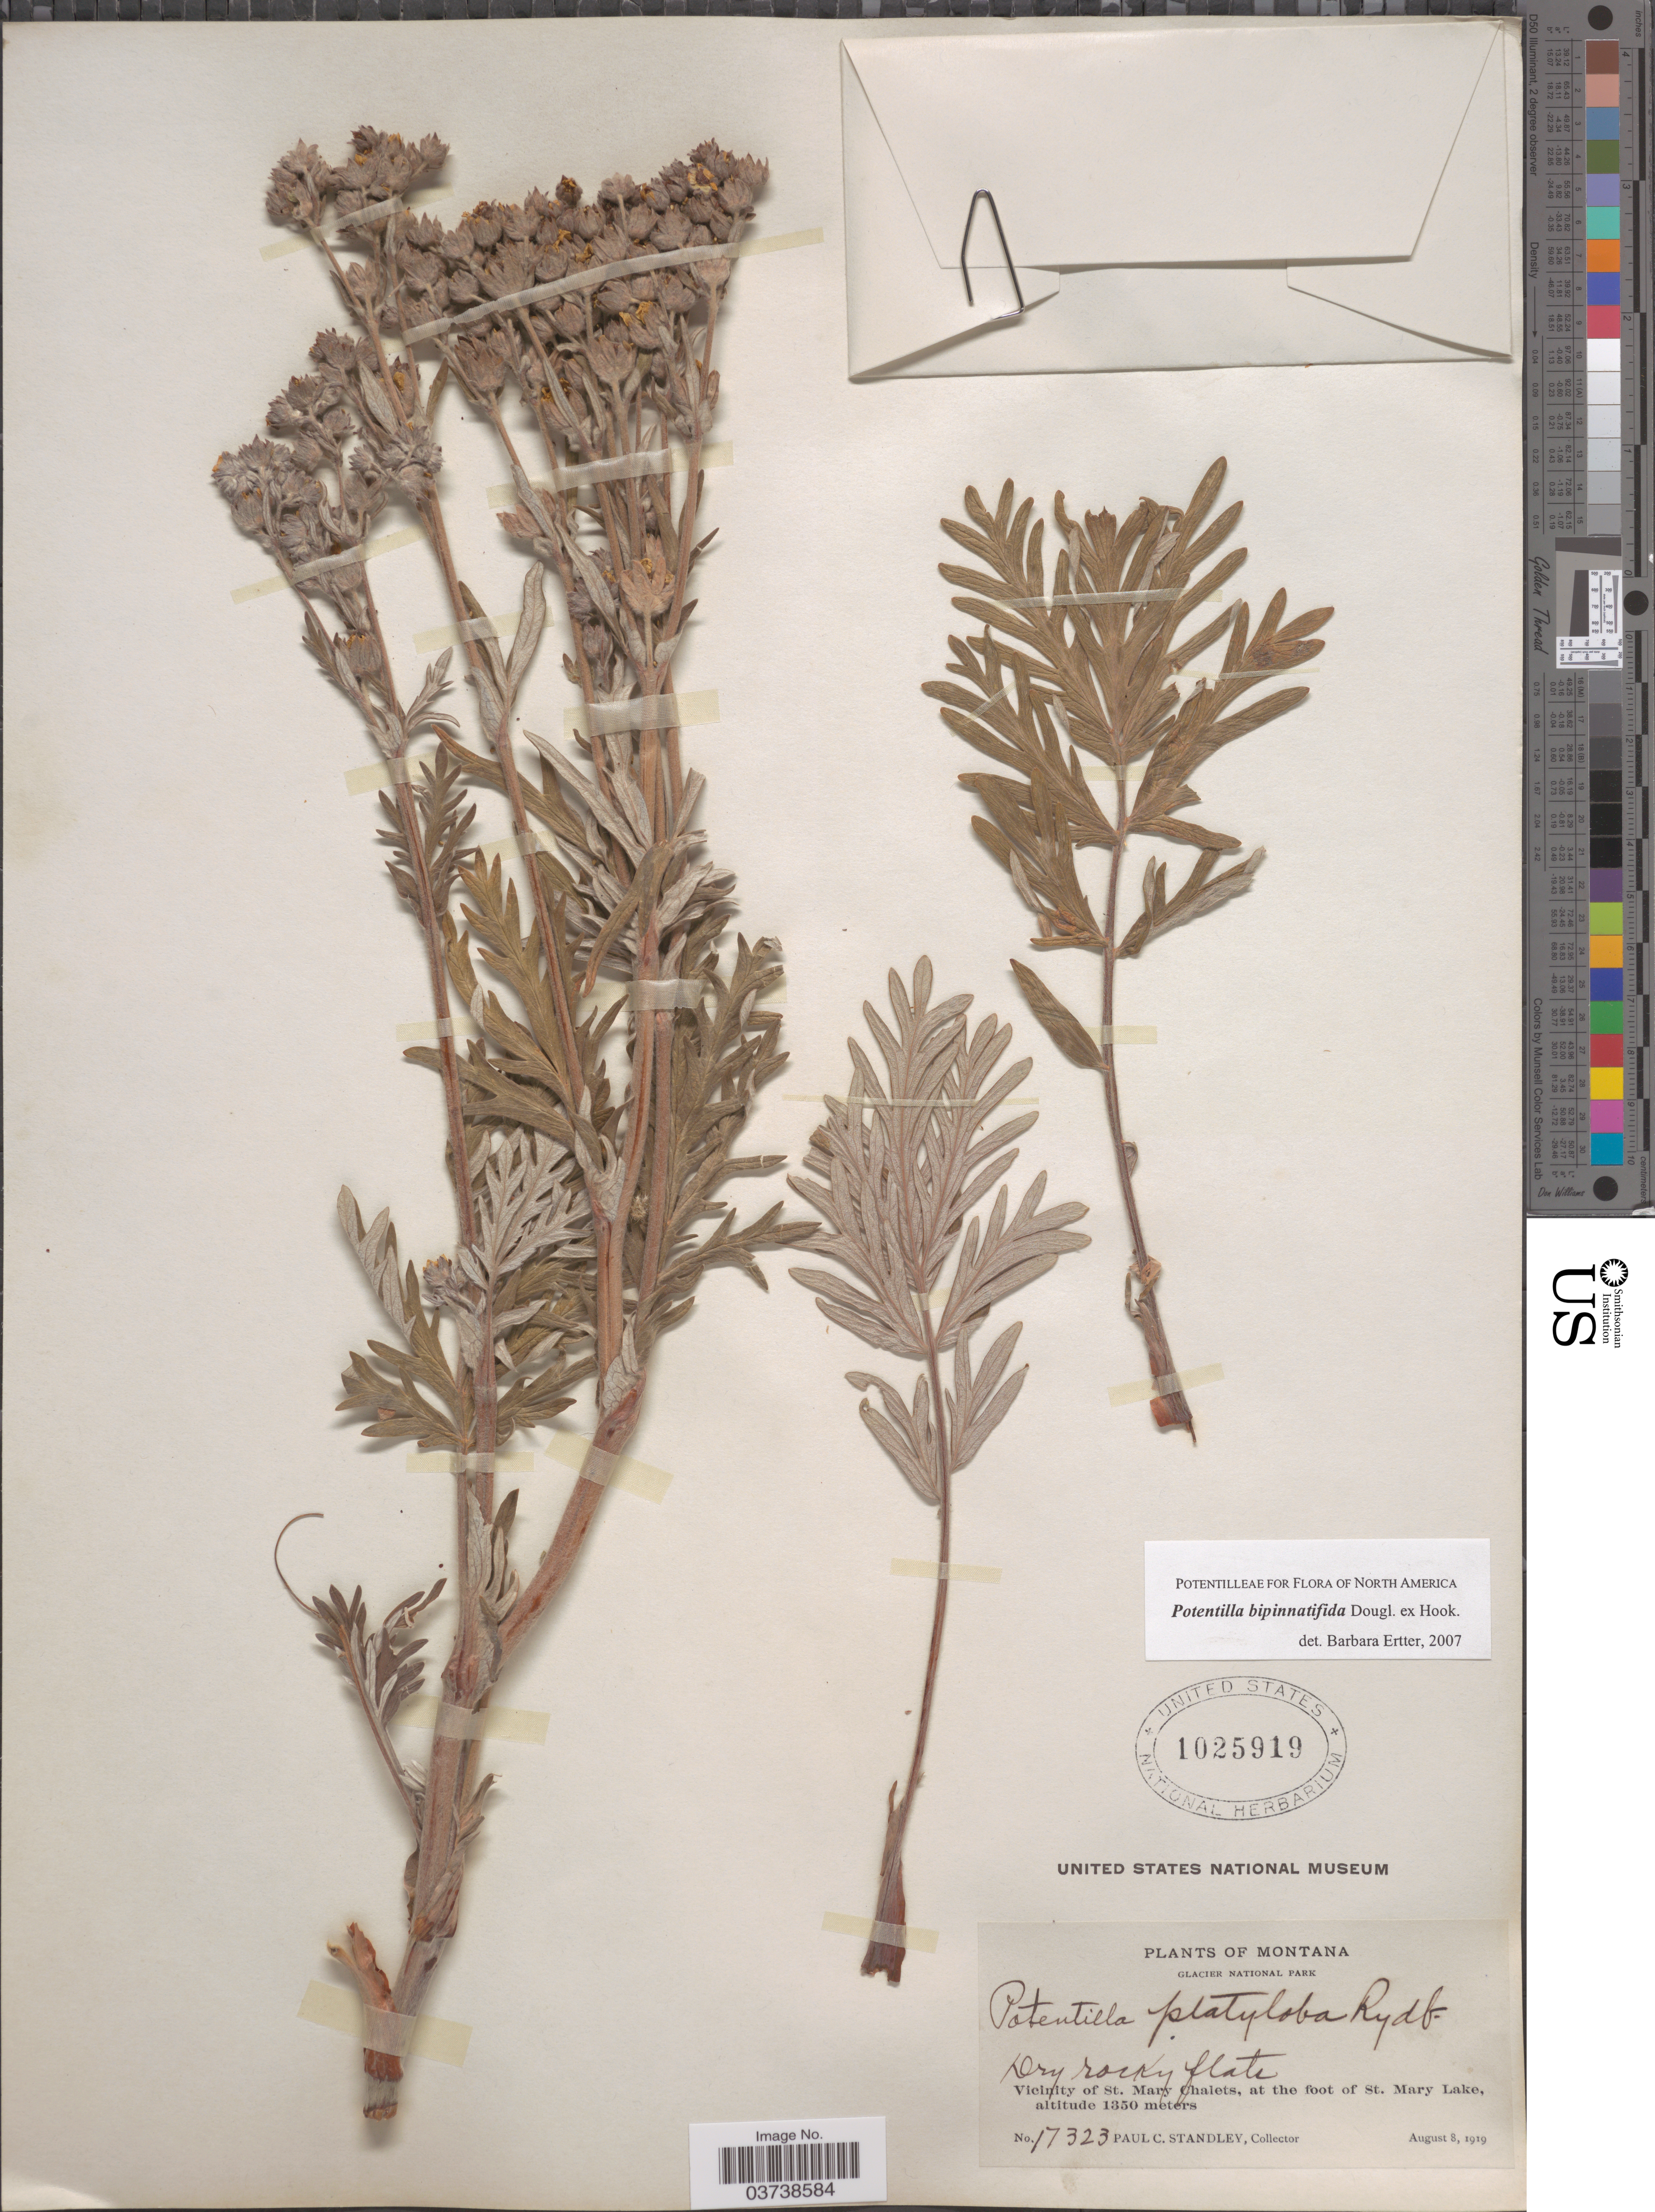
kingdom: Plantae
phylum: Tracheophyta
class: Magnoliopsida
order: Rosales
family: Rosaceae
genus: Potentilla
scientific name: Potentilla bipinnatifida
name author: Douglas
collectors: P. C. Standley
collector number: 17323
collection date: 1919-08-08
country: United States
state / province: Montana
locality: Glacier National Park. Vicinity of St. Mary Chalets, at the foot of St. Mary Lake.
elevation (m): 1350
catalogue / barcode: US 1025919